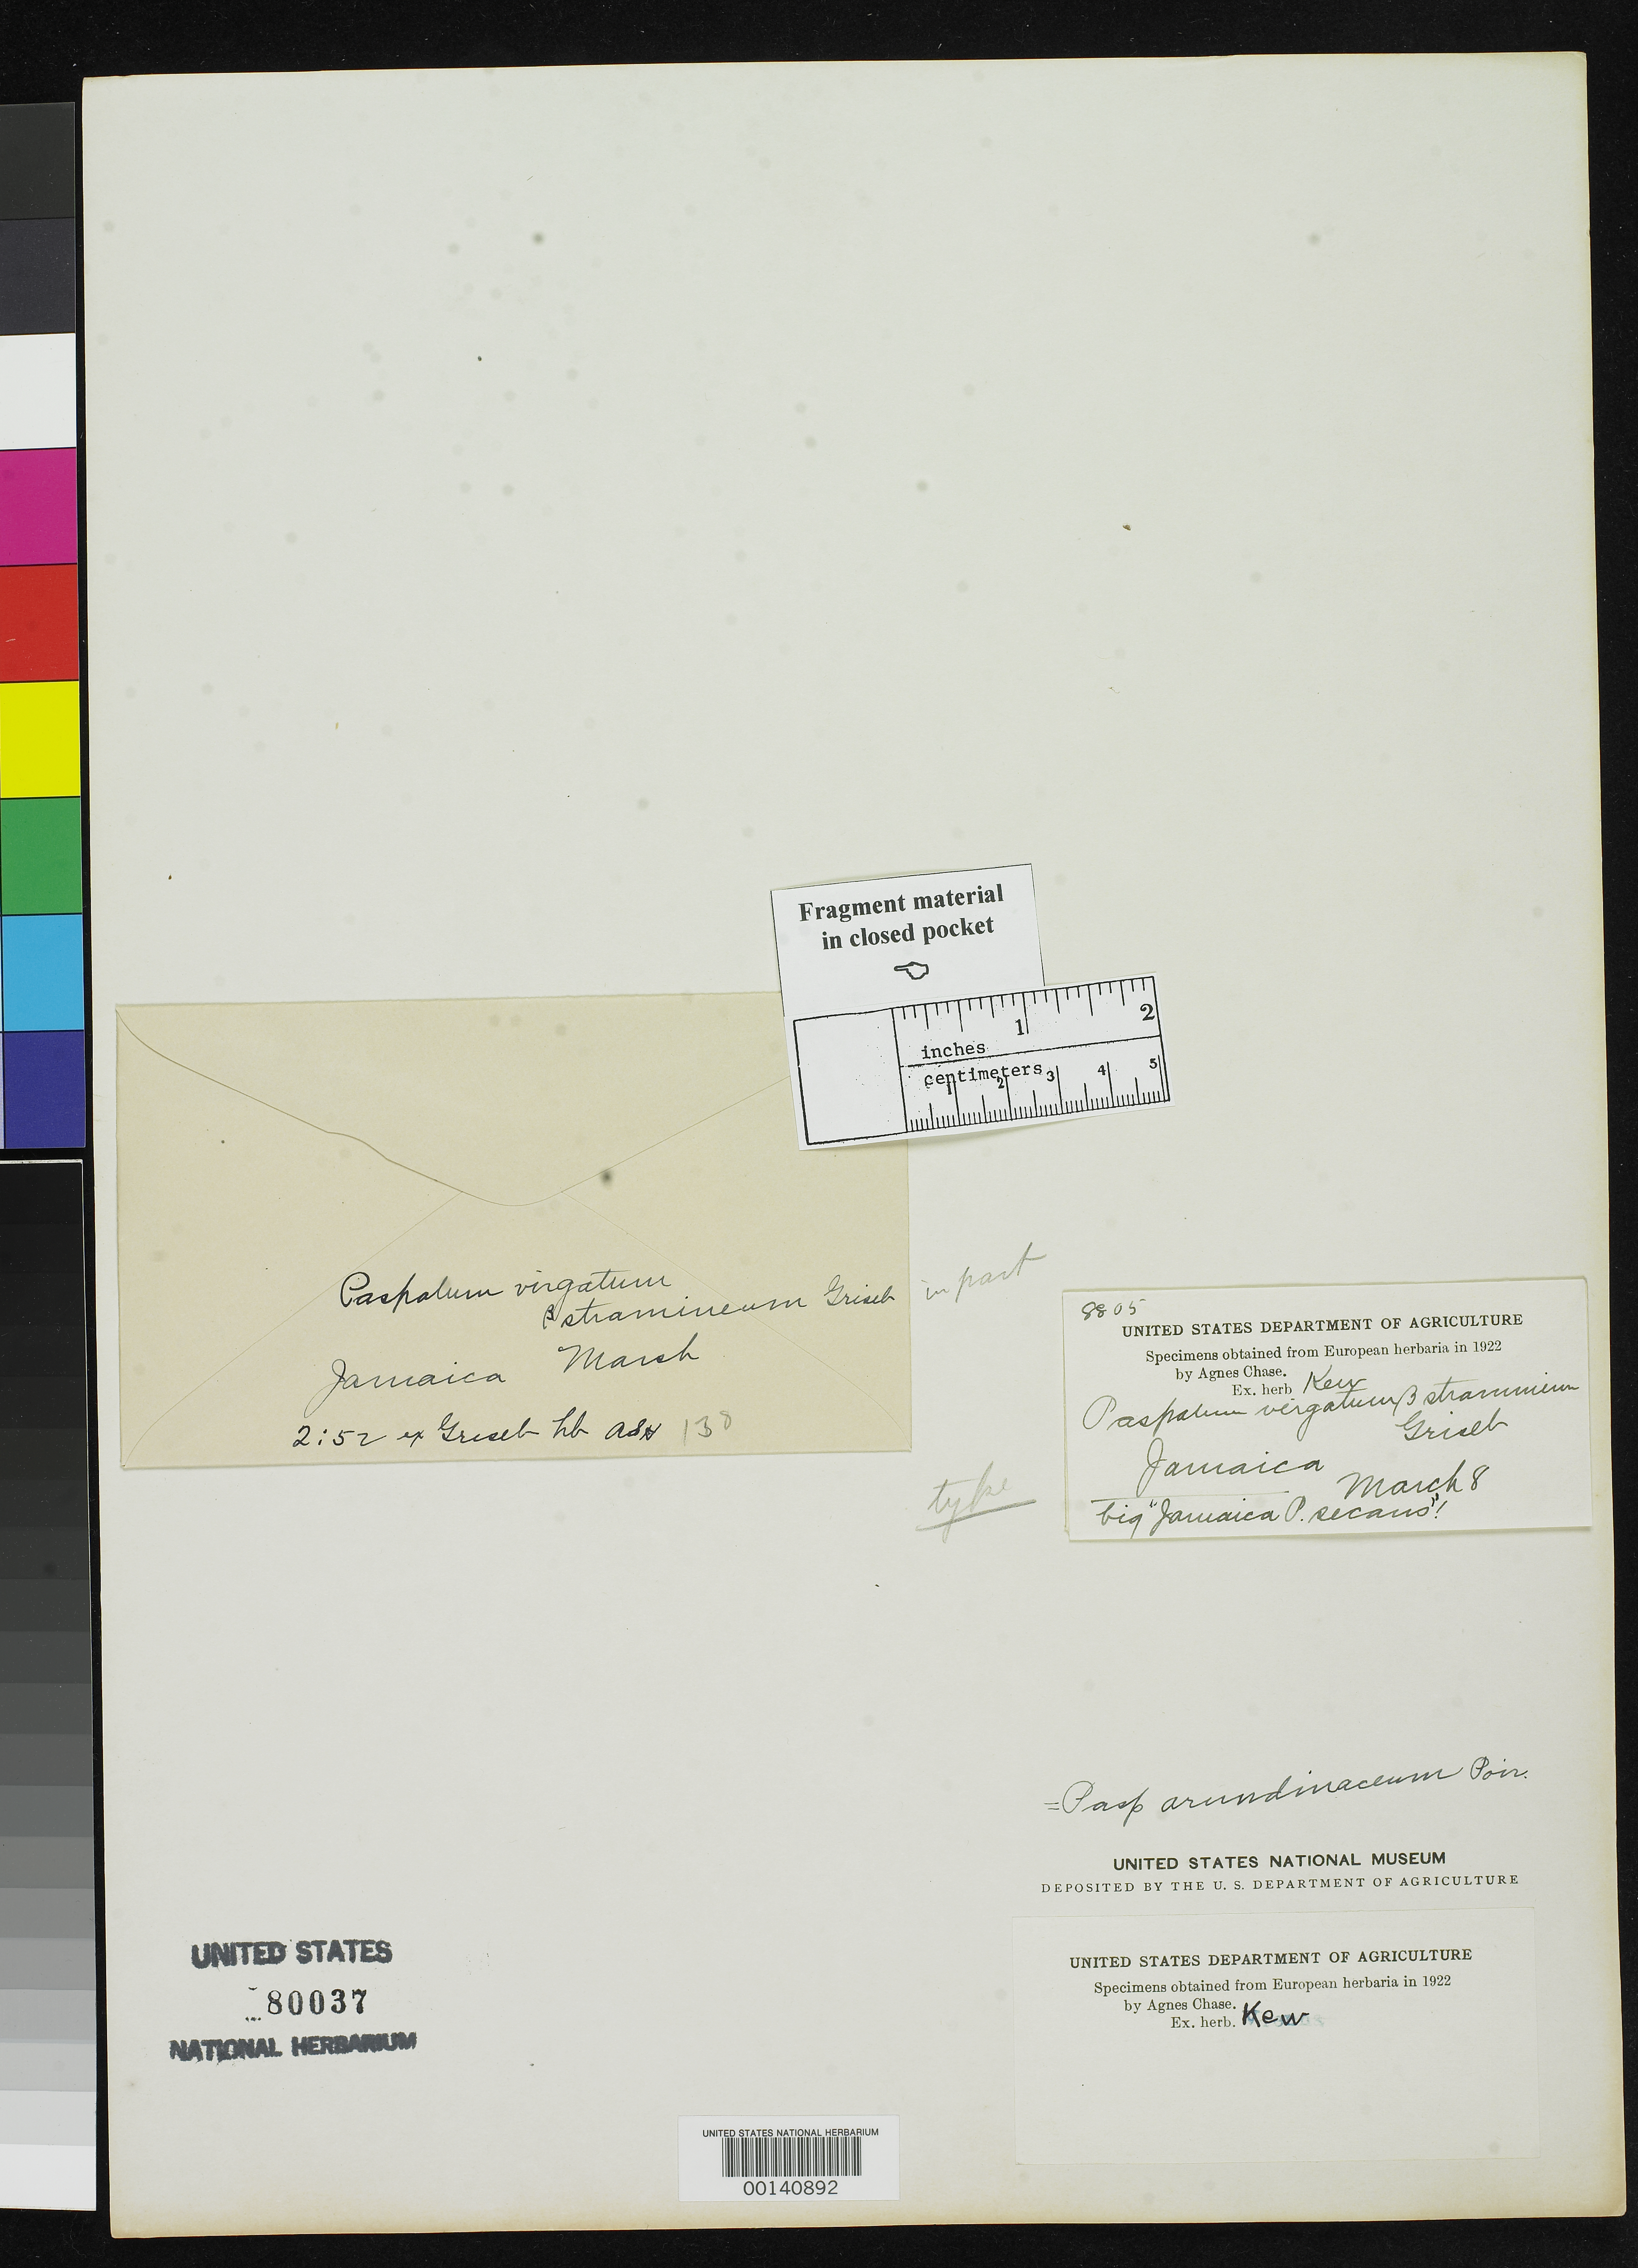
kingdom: Plantae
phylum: Tracheophyta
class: Liliopsida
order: Poales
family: Poaceae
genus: Paspalum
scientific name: Paspalum virgatum var. stramineum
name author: Griseb.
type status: Type Fragment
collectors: H. R. Wullschlaegel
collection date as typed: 08 Mar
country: Jamaica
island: Greater Antilles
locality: Antigua.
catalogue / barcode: US 80037